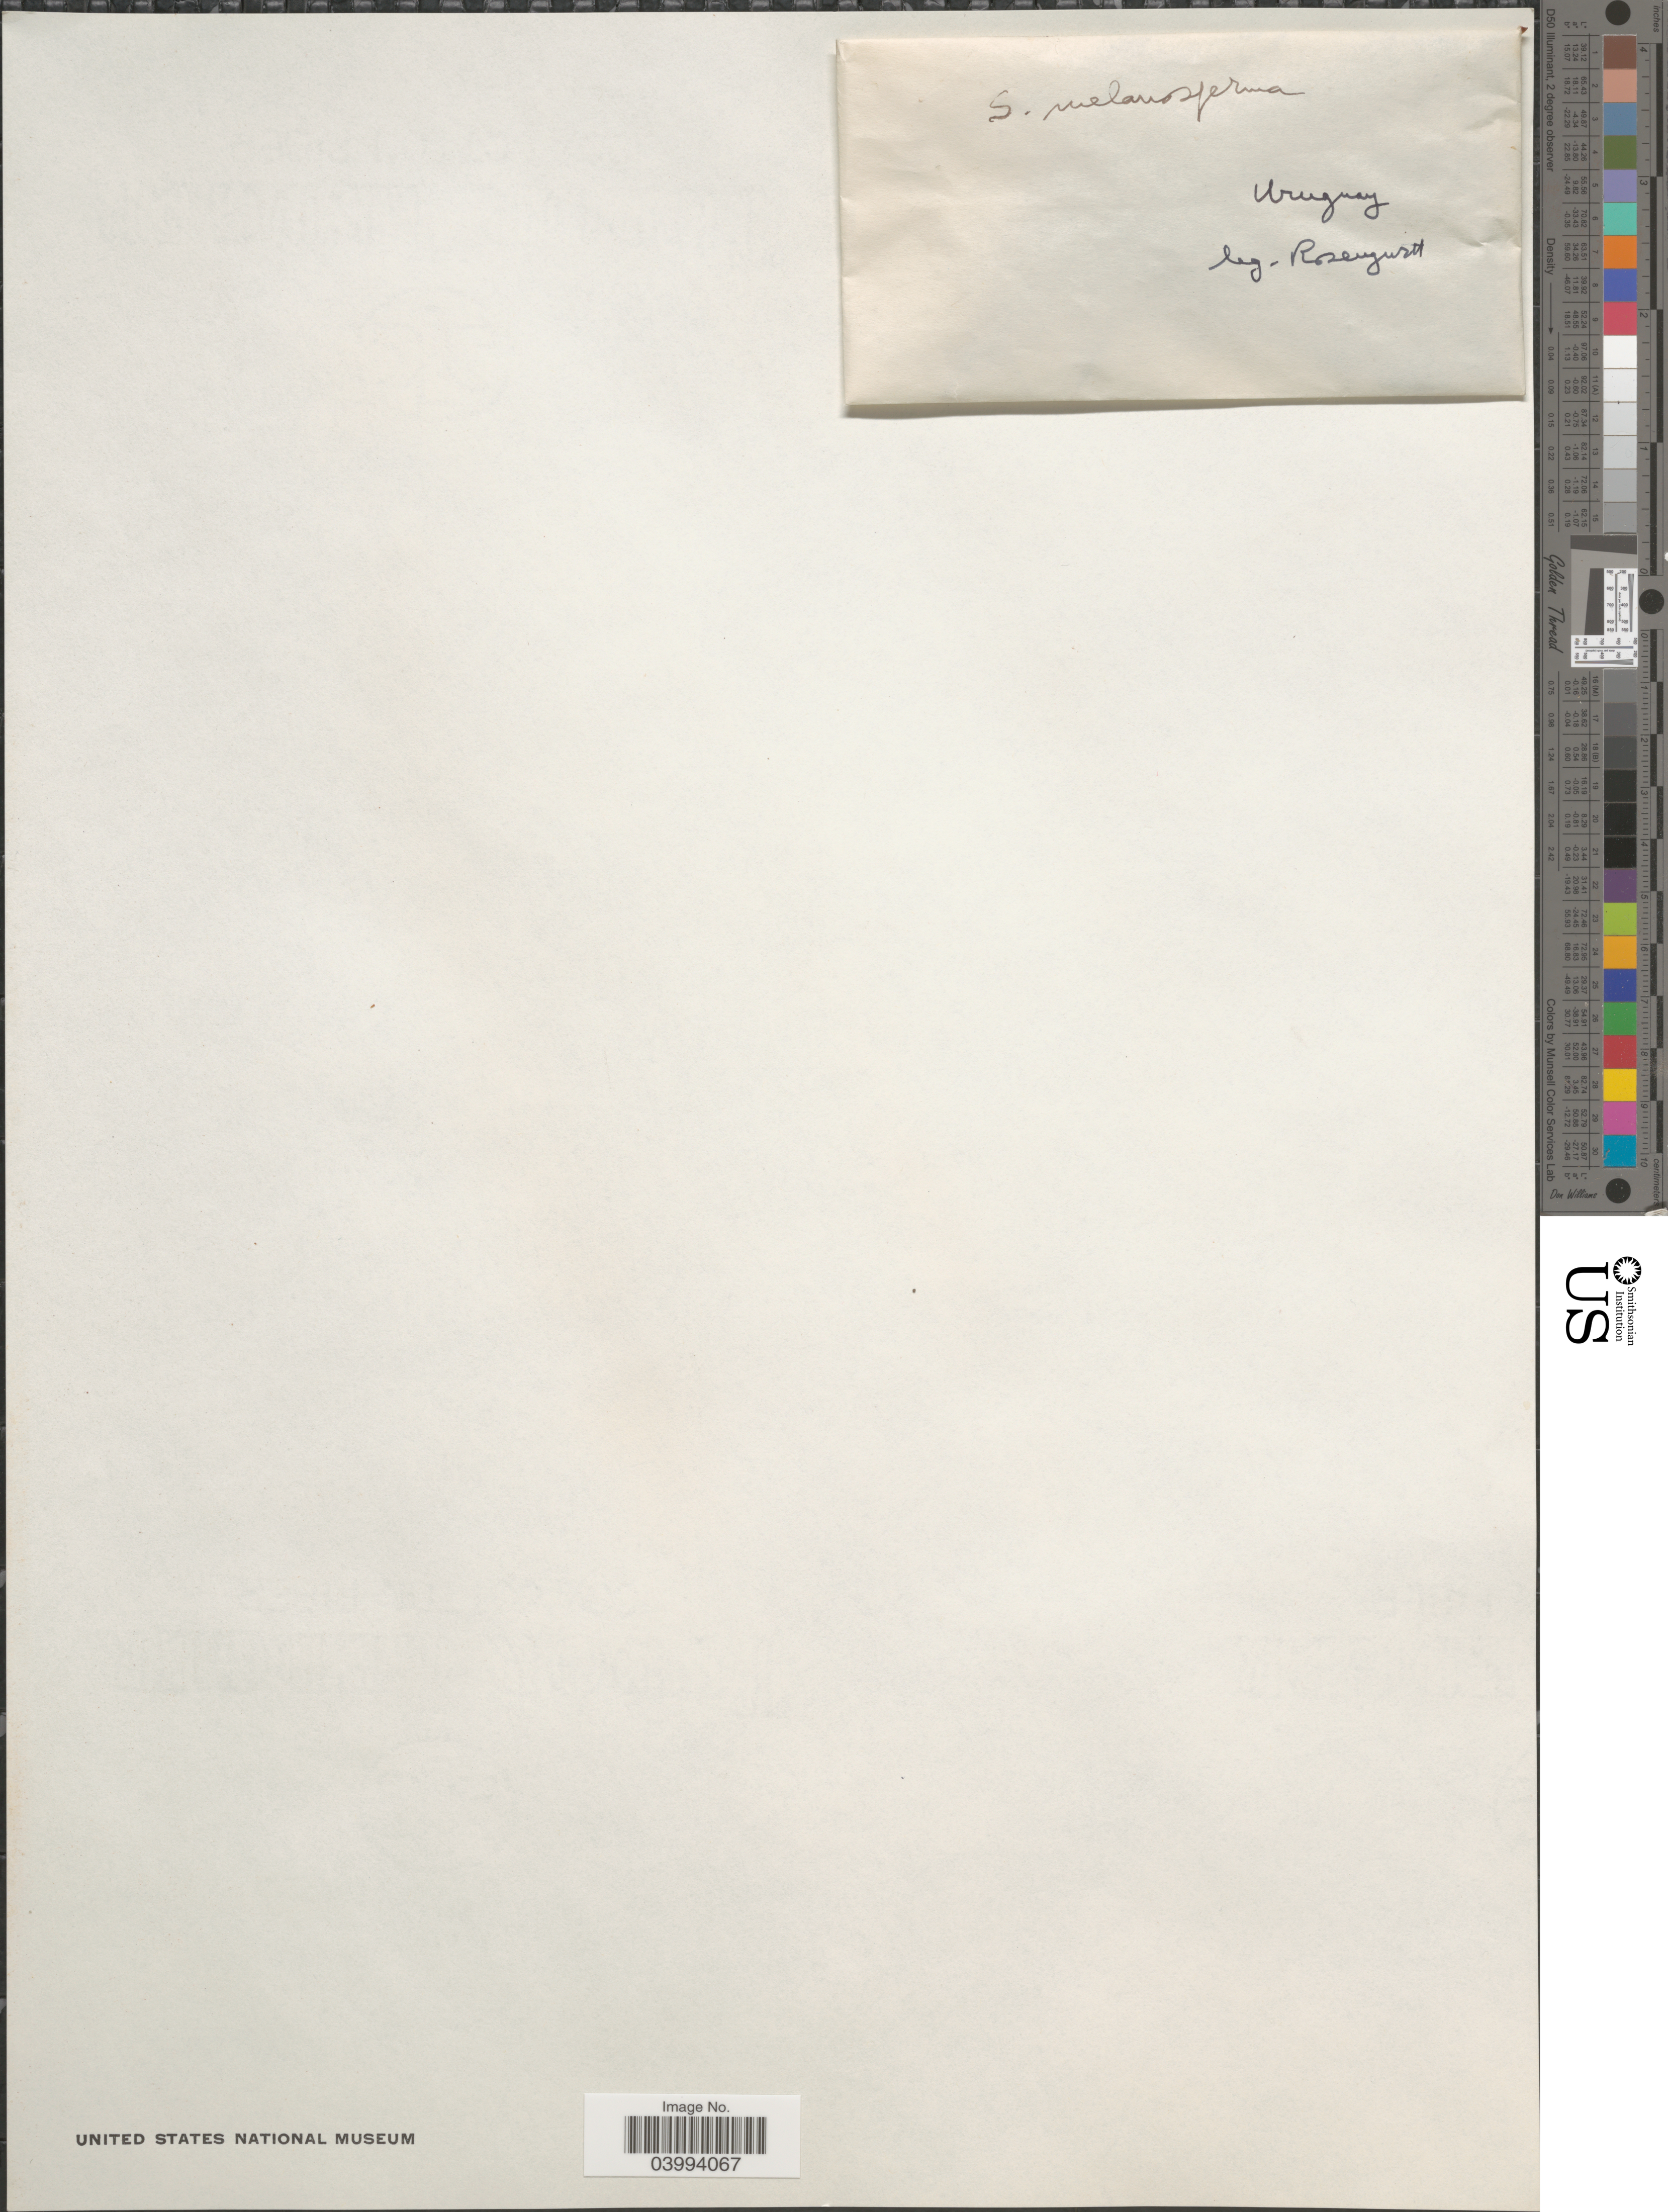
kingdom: Plantae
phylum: Tracheophyta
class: Liliopsida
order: Poales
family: Poaceae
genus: Nassella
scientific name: Nassella melanosperma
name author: (J. Presl) Barkworth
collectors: Rosengurtt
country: Uruguay